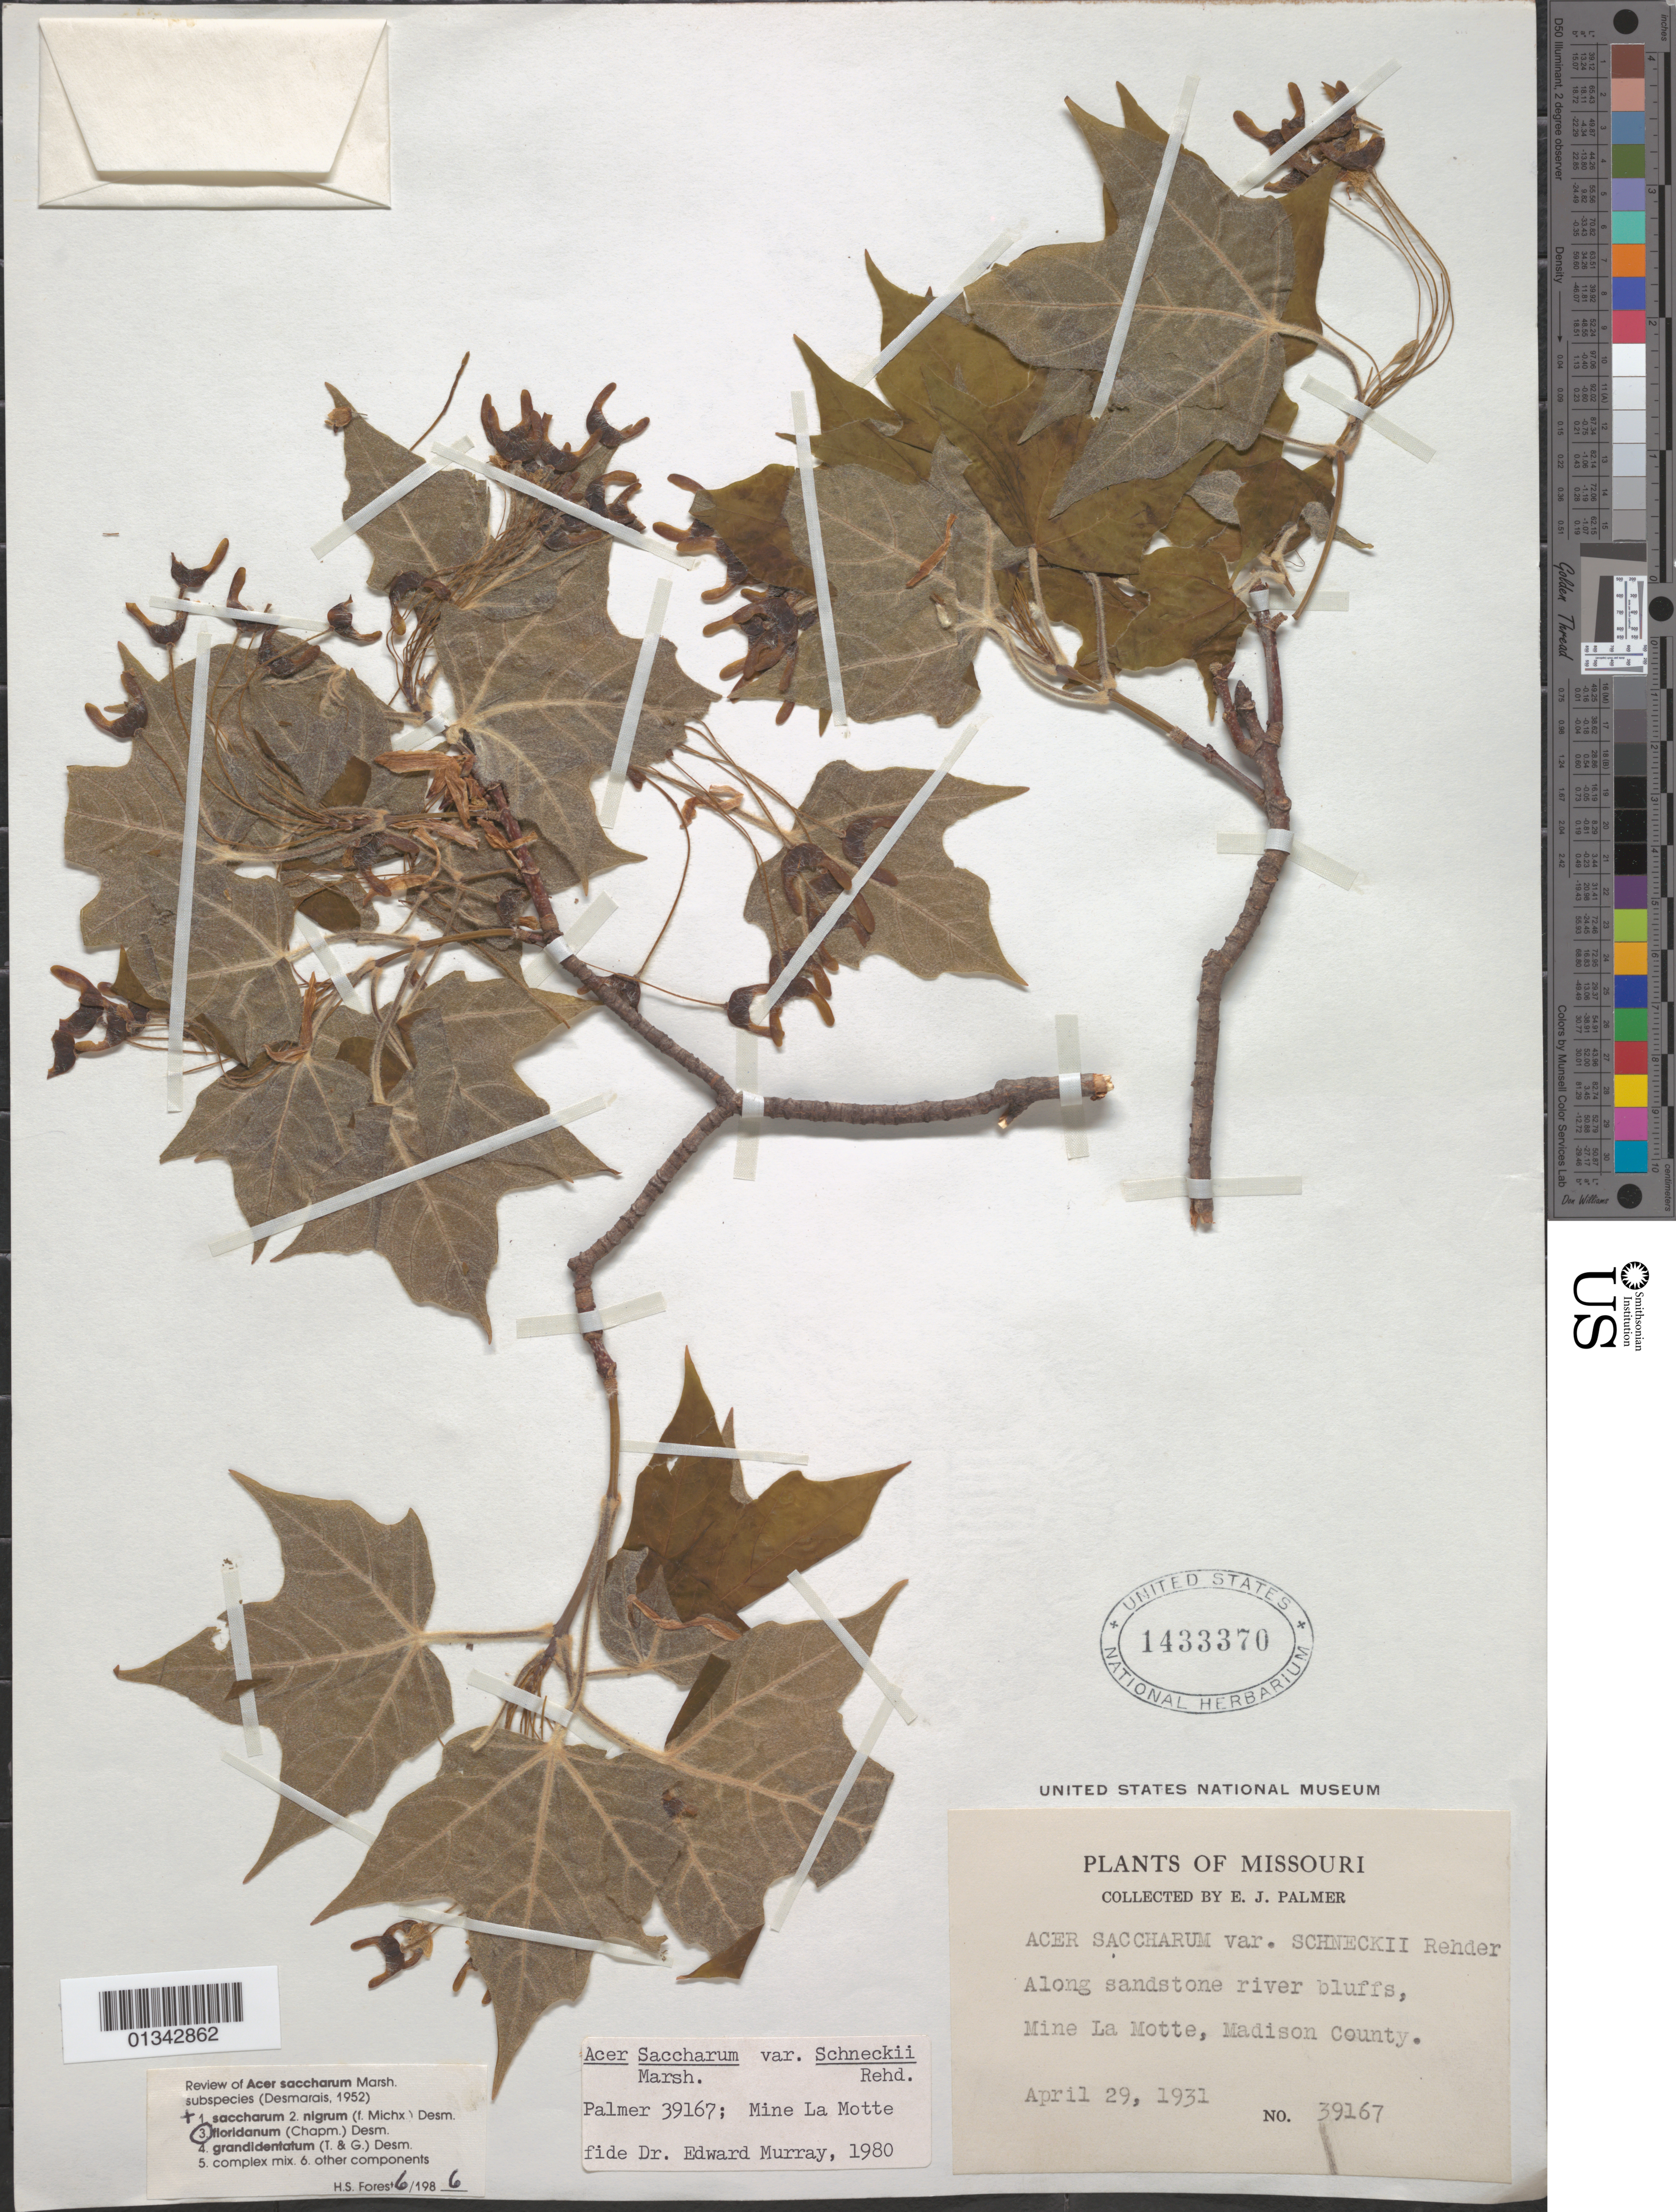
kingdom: Plantae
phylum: Tracheophyta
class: Magnoliopsida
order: Sapindales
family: Sapindaceae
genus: Acer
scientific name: Acer saccharum subsp. floridanum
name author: (Chapm.) Desmarais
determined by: Forest, H. S.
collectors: E. J. Palmer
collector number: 39167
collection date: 1931-04-29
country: United States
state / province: Missouri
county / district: Madison County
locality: Madison County, Mine La Motte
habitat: Along sandstone river bluffs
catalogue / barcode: US 1433370